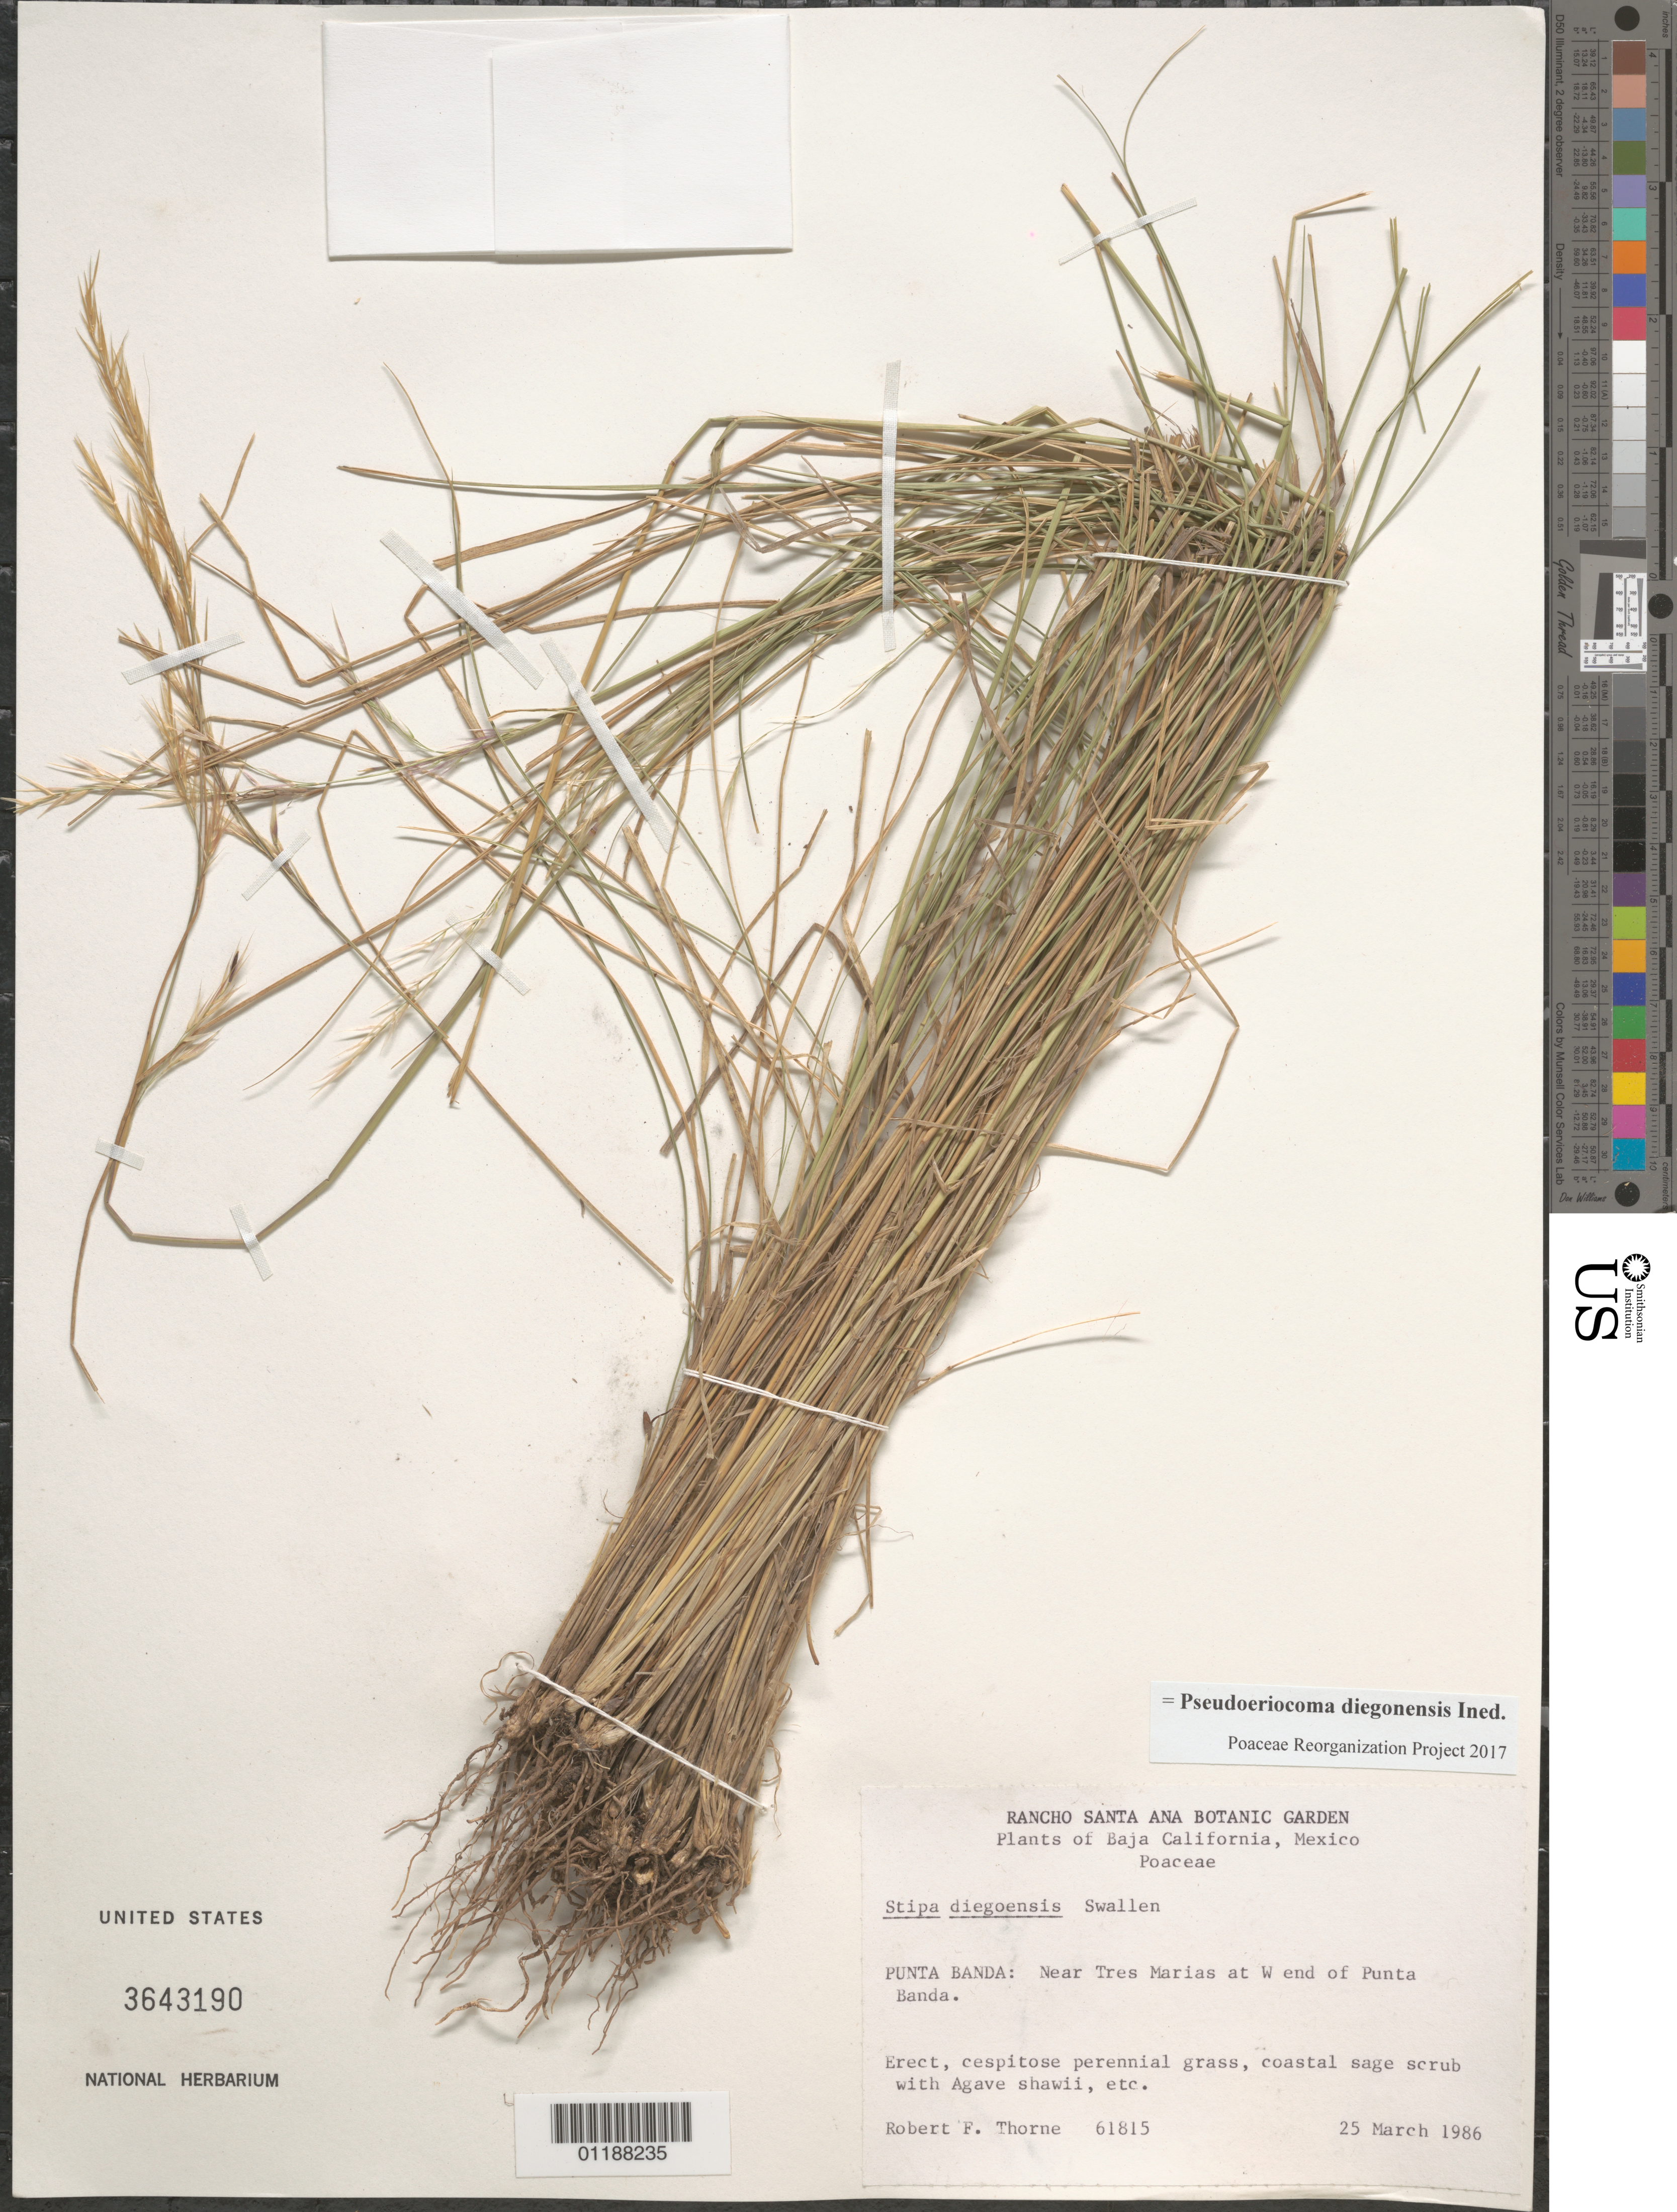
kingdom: Plantae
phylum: Tracheophyta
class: Liliopsida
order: Poales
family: Poaceae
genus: Pseudoeriocoma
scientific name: Pseudoeriocoma diegonensis ined.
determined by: Poaceae Reorganization Project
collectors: R. F. Thorne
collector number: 61815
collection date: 1986-03-25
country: Mexico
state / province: Baja California Sur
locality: Punta Banda.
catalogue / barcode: US 3643190